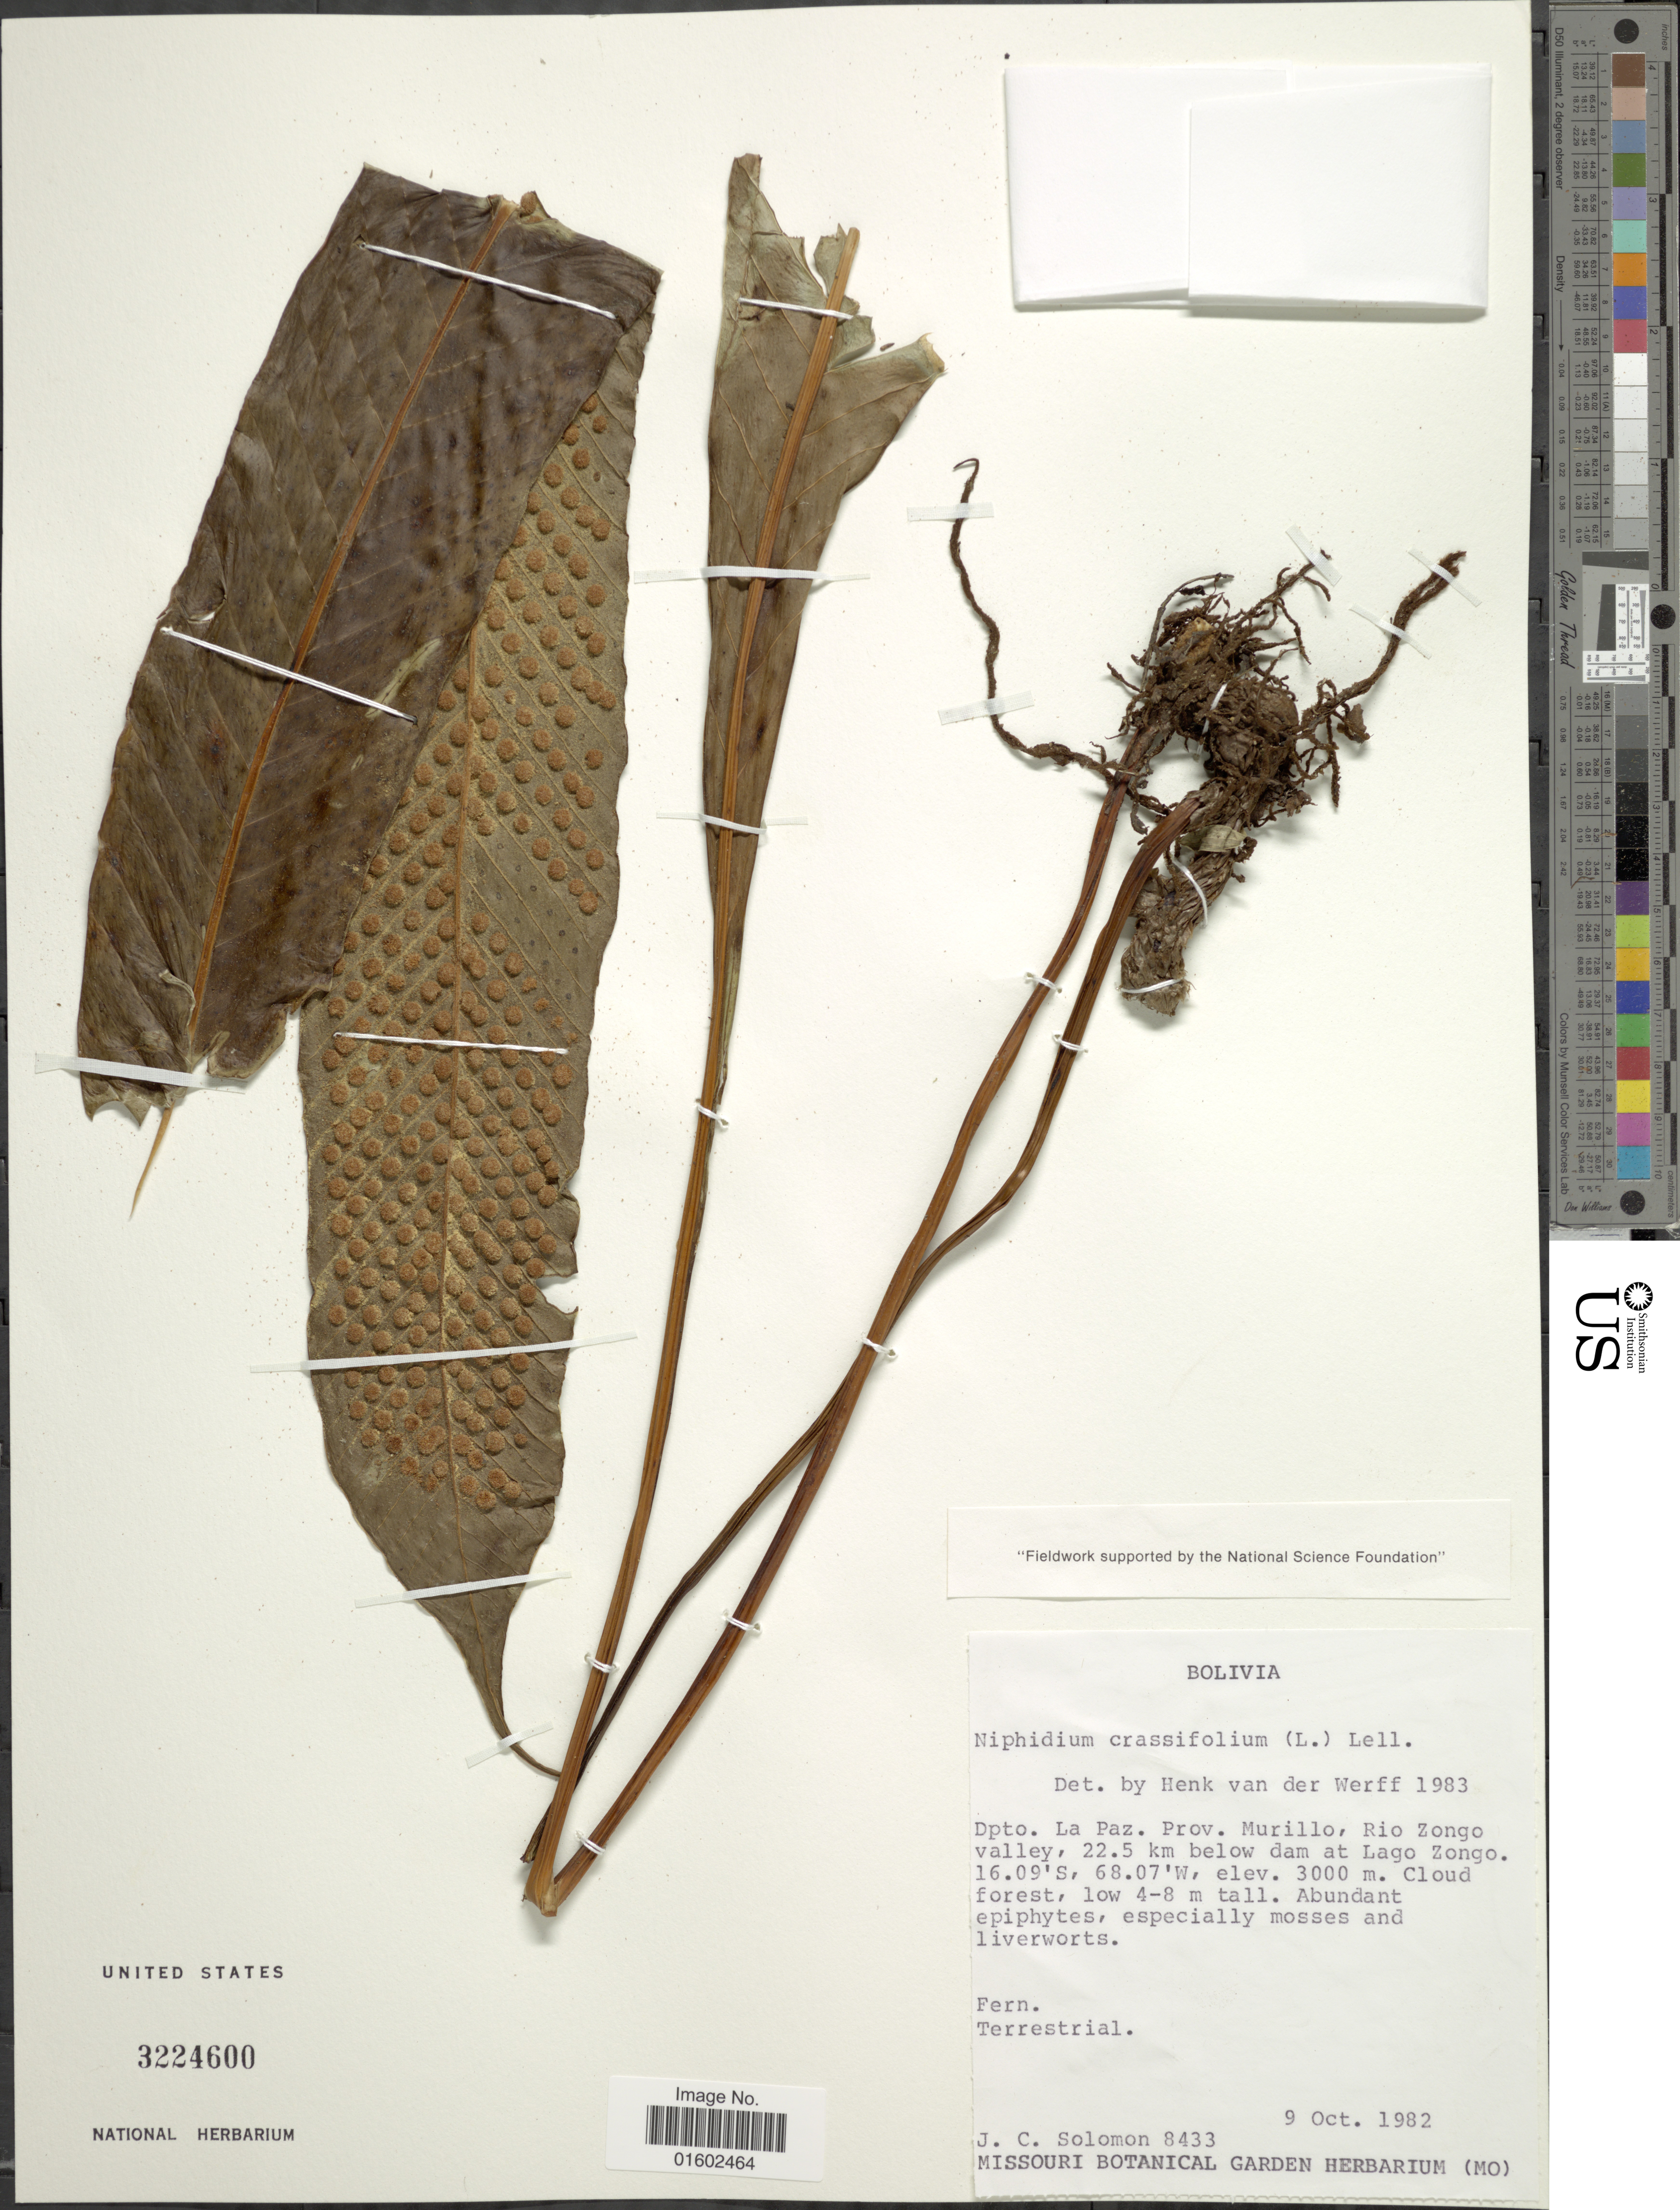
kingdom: Plantae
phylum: Tracheophyta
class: Polypodiopsida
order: Polypodiales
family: Polypodiaceae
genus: Niphidium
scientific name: Niphidium crassifolium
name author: (L.) Lellinger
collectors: J. C. Solomon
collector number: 8433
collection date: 1982-10-09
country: Bolivia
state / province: La Paz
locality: Dpto. La Paz, Prov. Murillo, Rio Zongo valley, 22. 5 km below dam at Lago Zongo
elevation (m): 3000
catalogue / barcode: US 3224600